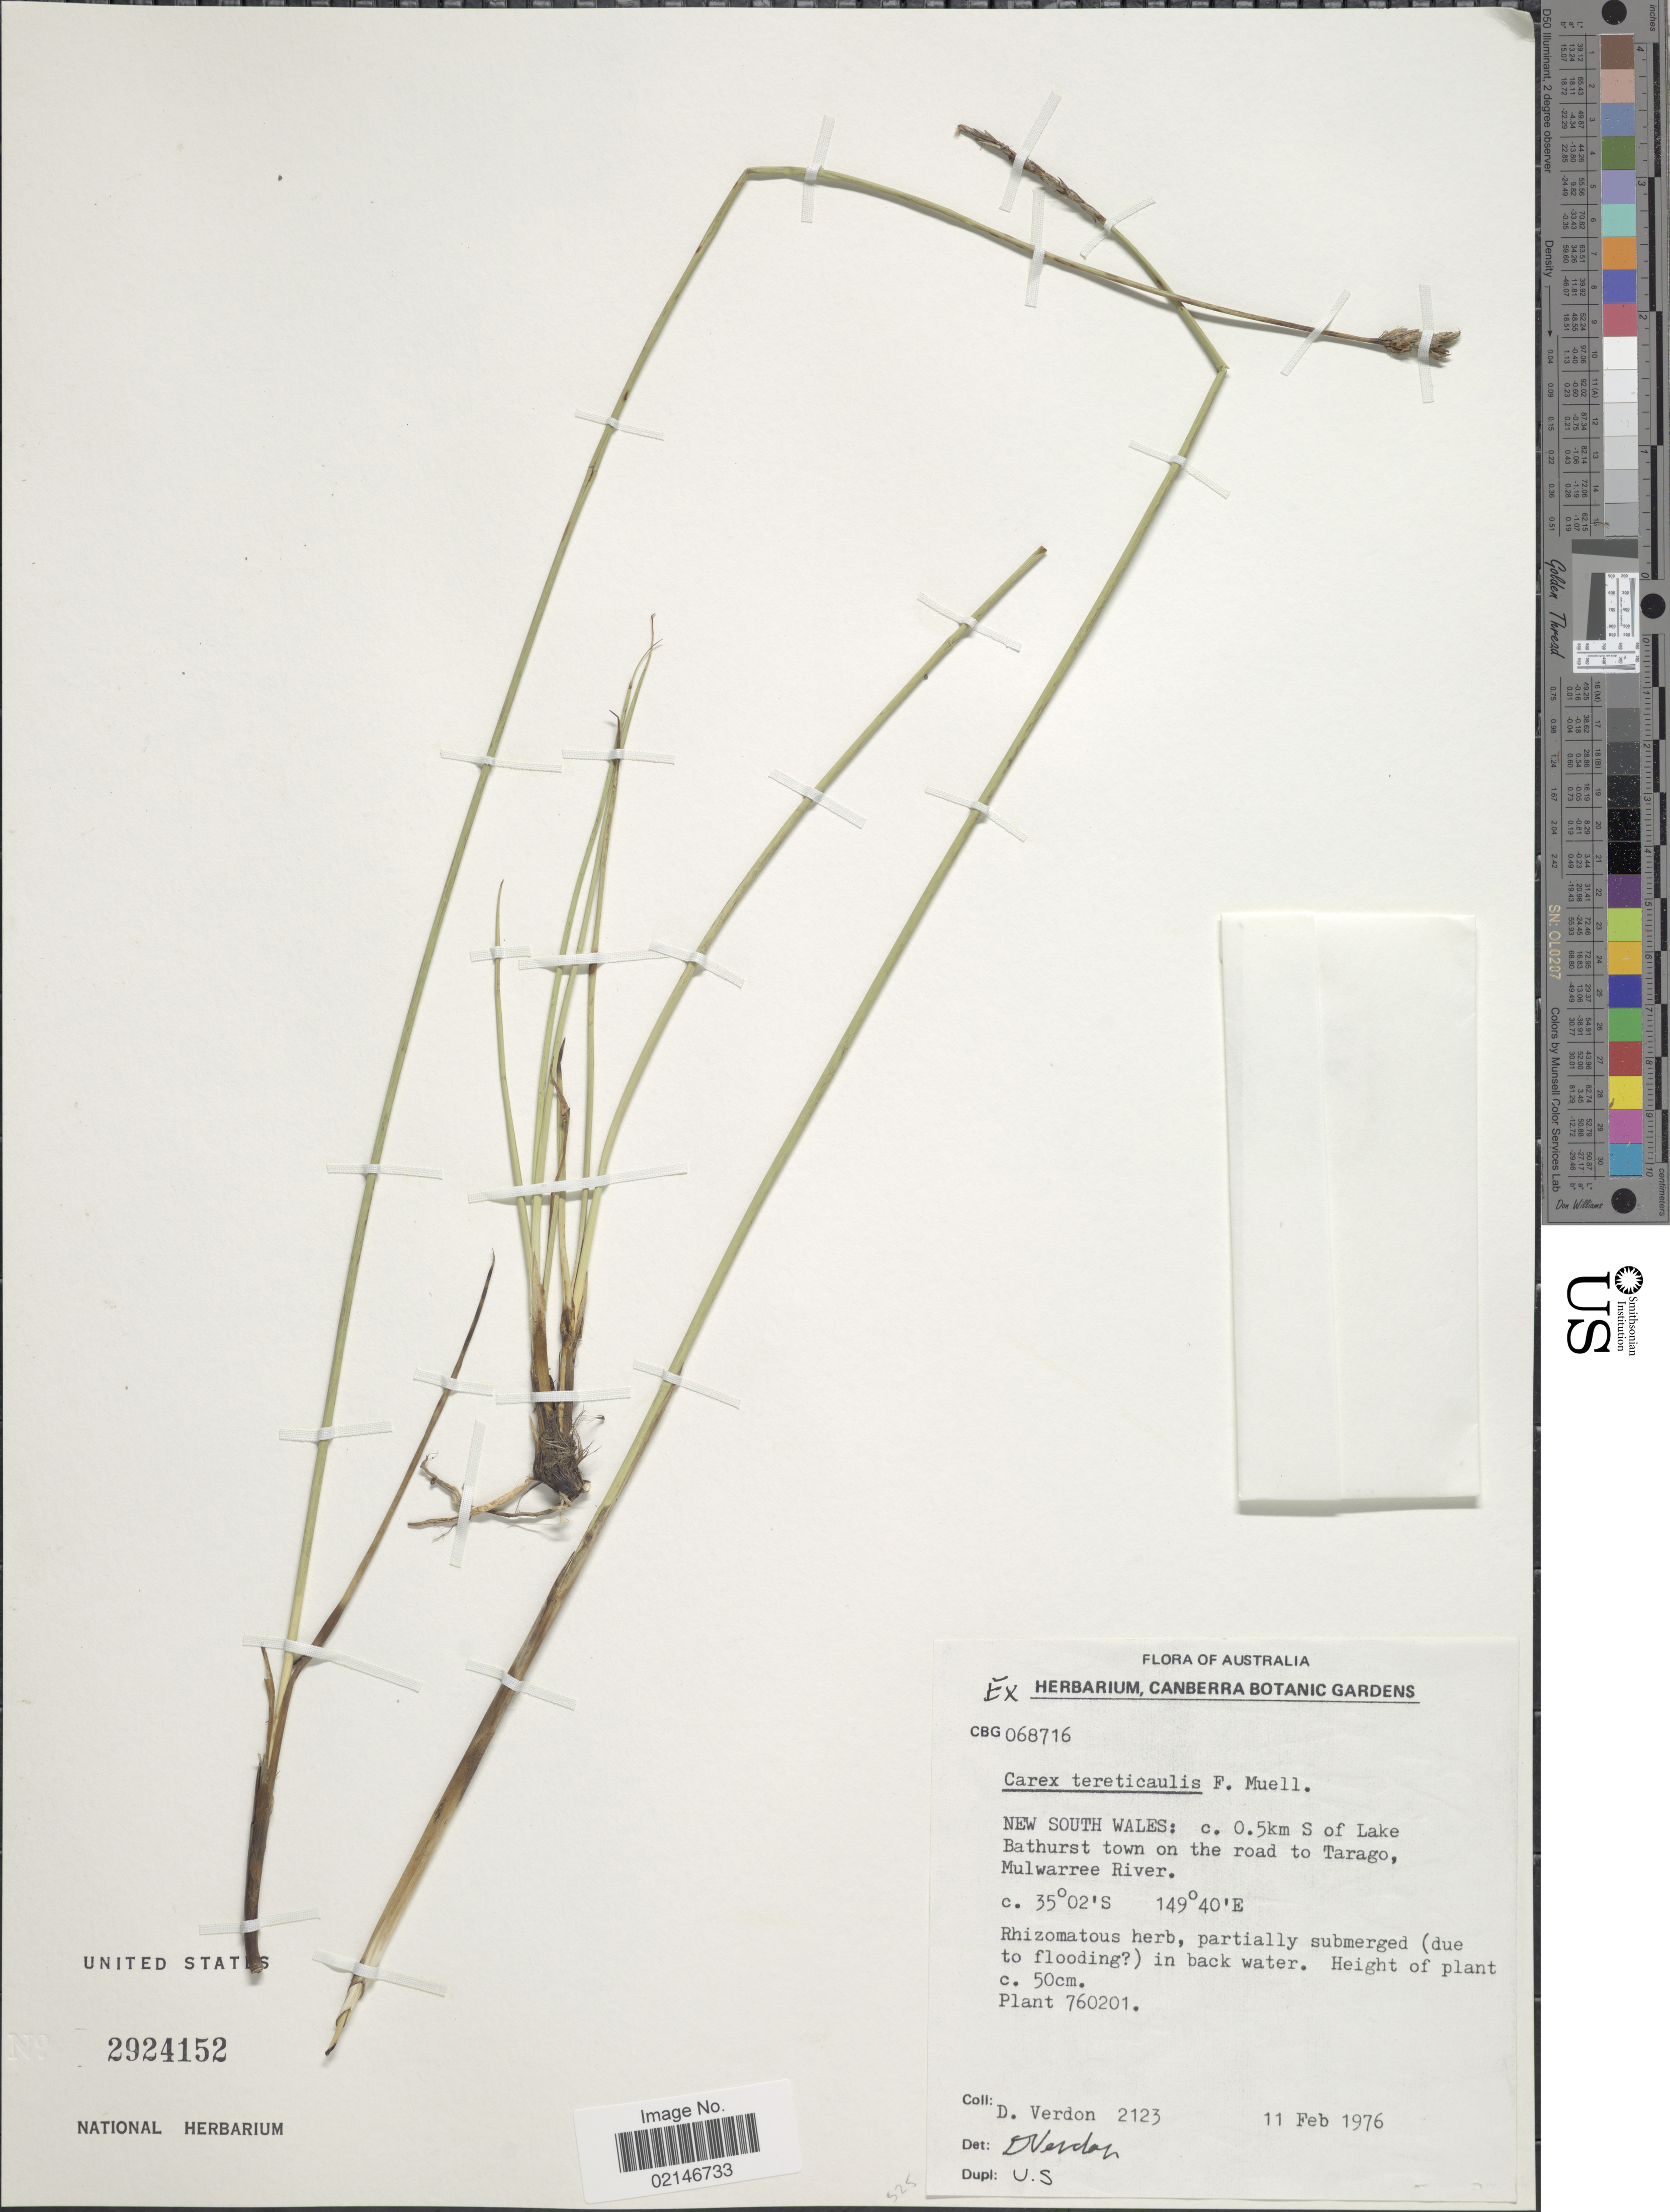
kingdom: Plantae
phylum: Tracheophyta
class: Liliopsida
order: Poales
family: Cyperaceae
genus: Carex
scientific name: Carex tereticaulis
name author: F. Muell.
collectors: D. Verdon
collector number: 2123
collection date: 1976-02-11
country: Australia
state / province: New South Wales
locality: C. 0.5 km S of Lake Bathurst town on the road to Tarago, Mulwarree River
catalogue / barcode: US 2924152